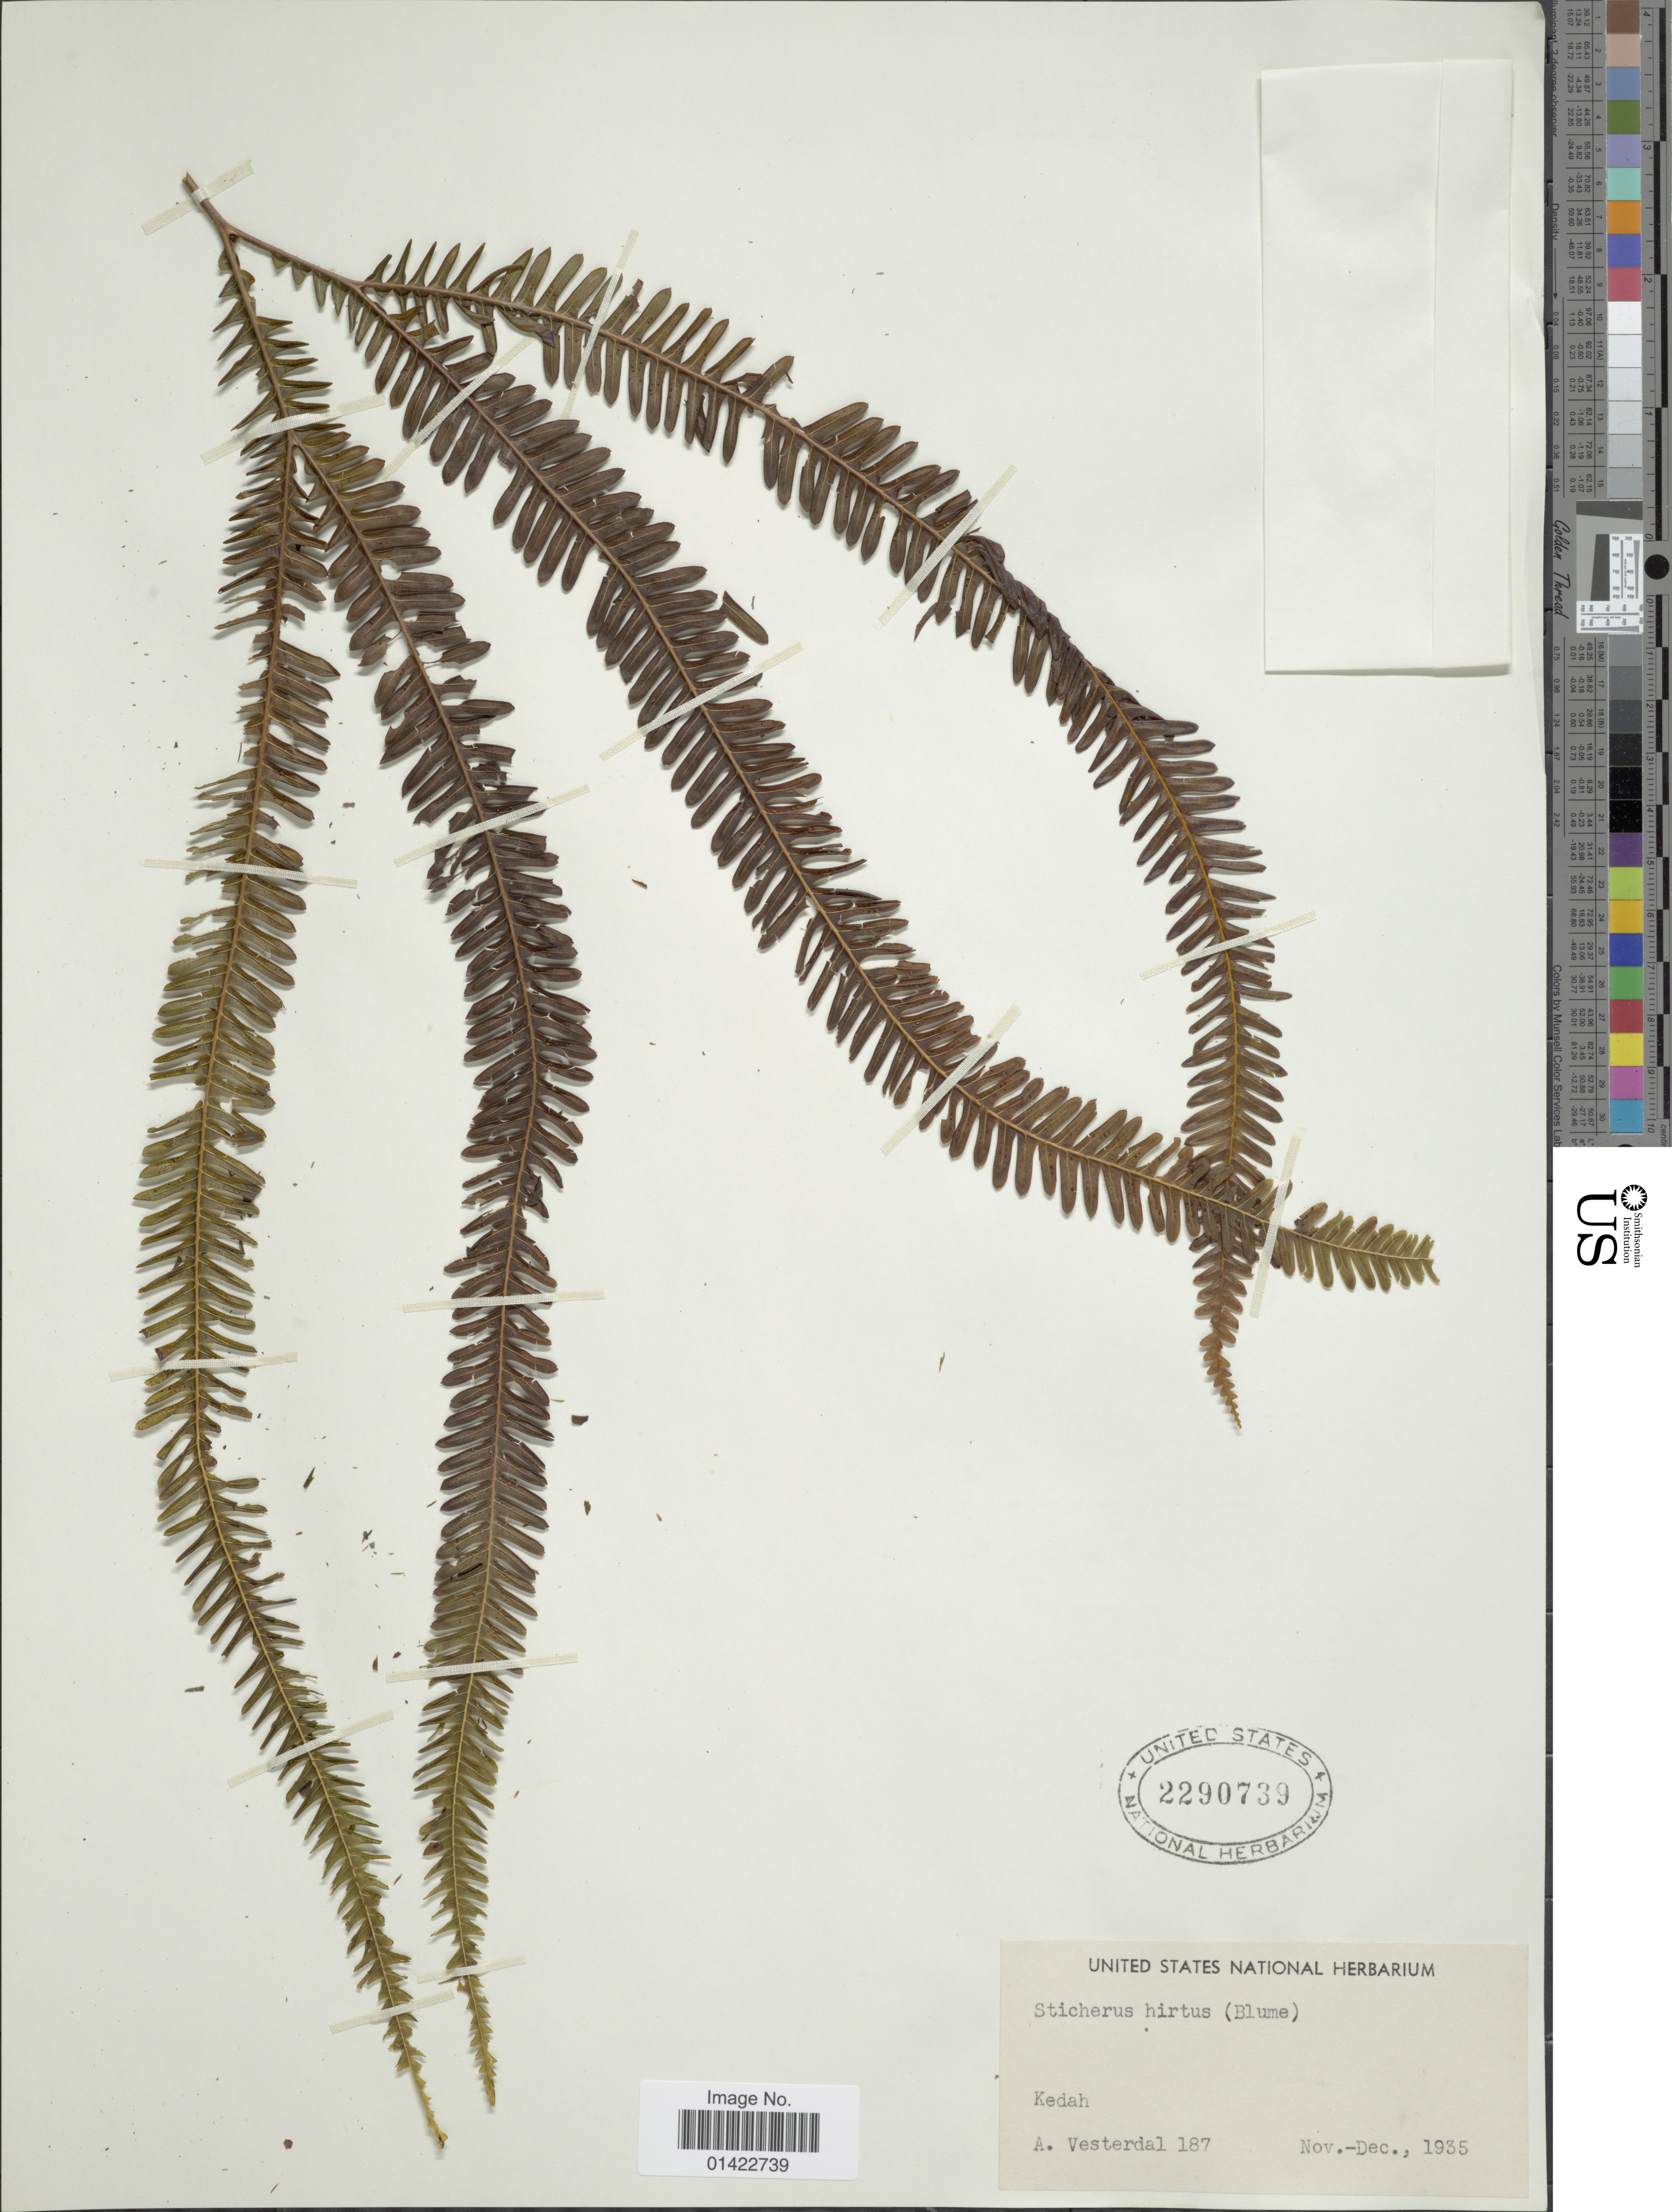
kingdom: Plantae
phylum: Tracheophyta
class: Polypodiopsida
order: Gleicheniales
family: Gleicheniaceae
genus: Sticherus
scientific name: Sticherus hirtus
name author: (Blume) Ching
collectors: A. Vesterdal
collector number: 187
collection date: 1935-11/1935-12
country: Malaysia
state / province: Kedah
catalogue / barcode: US 2290739